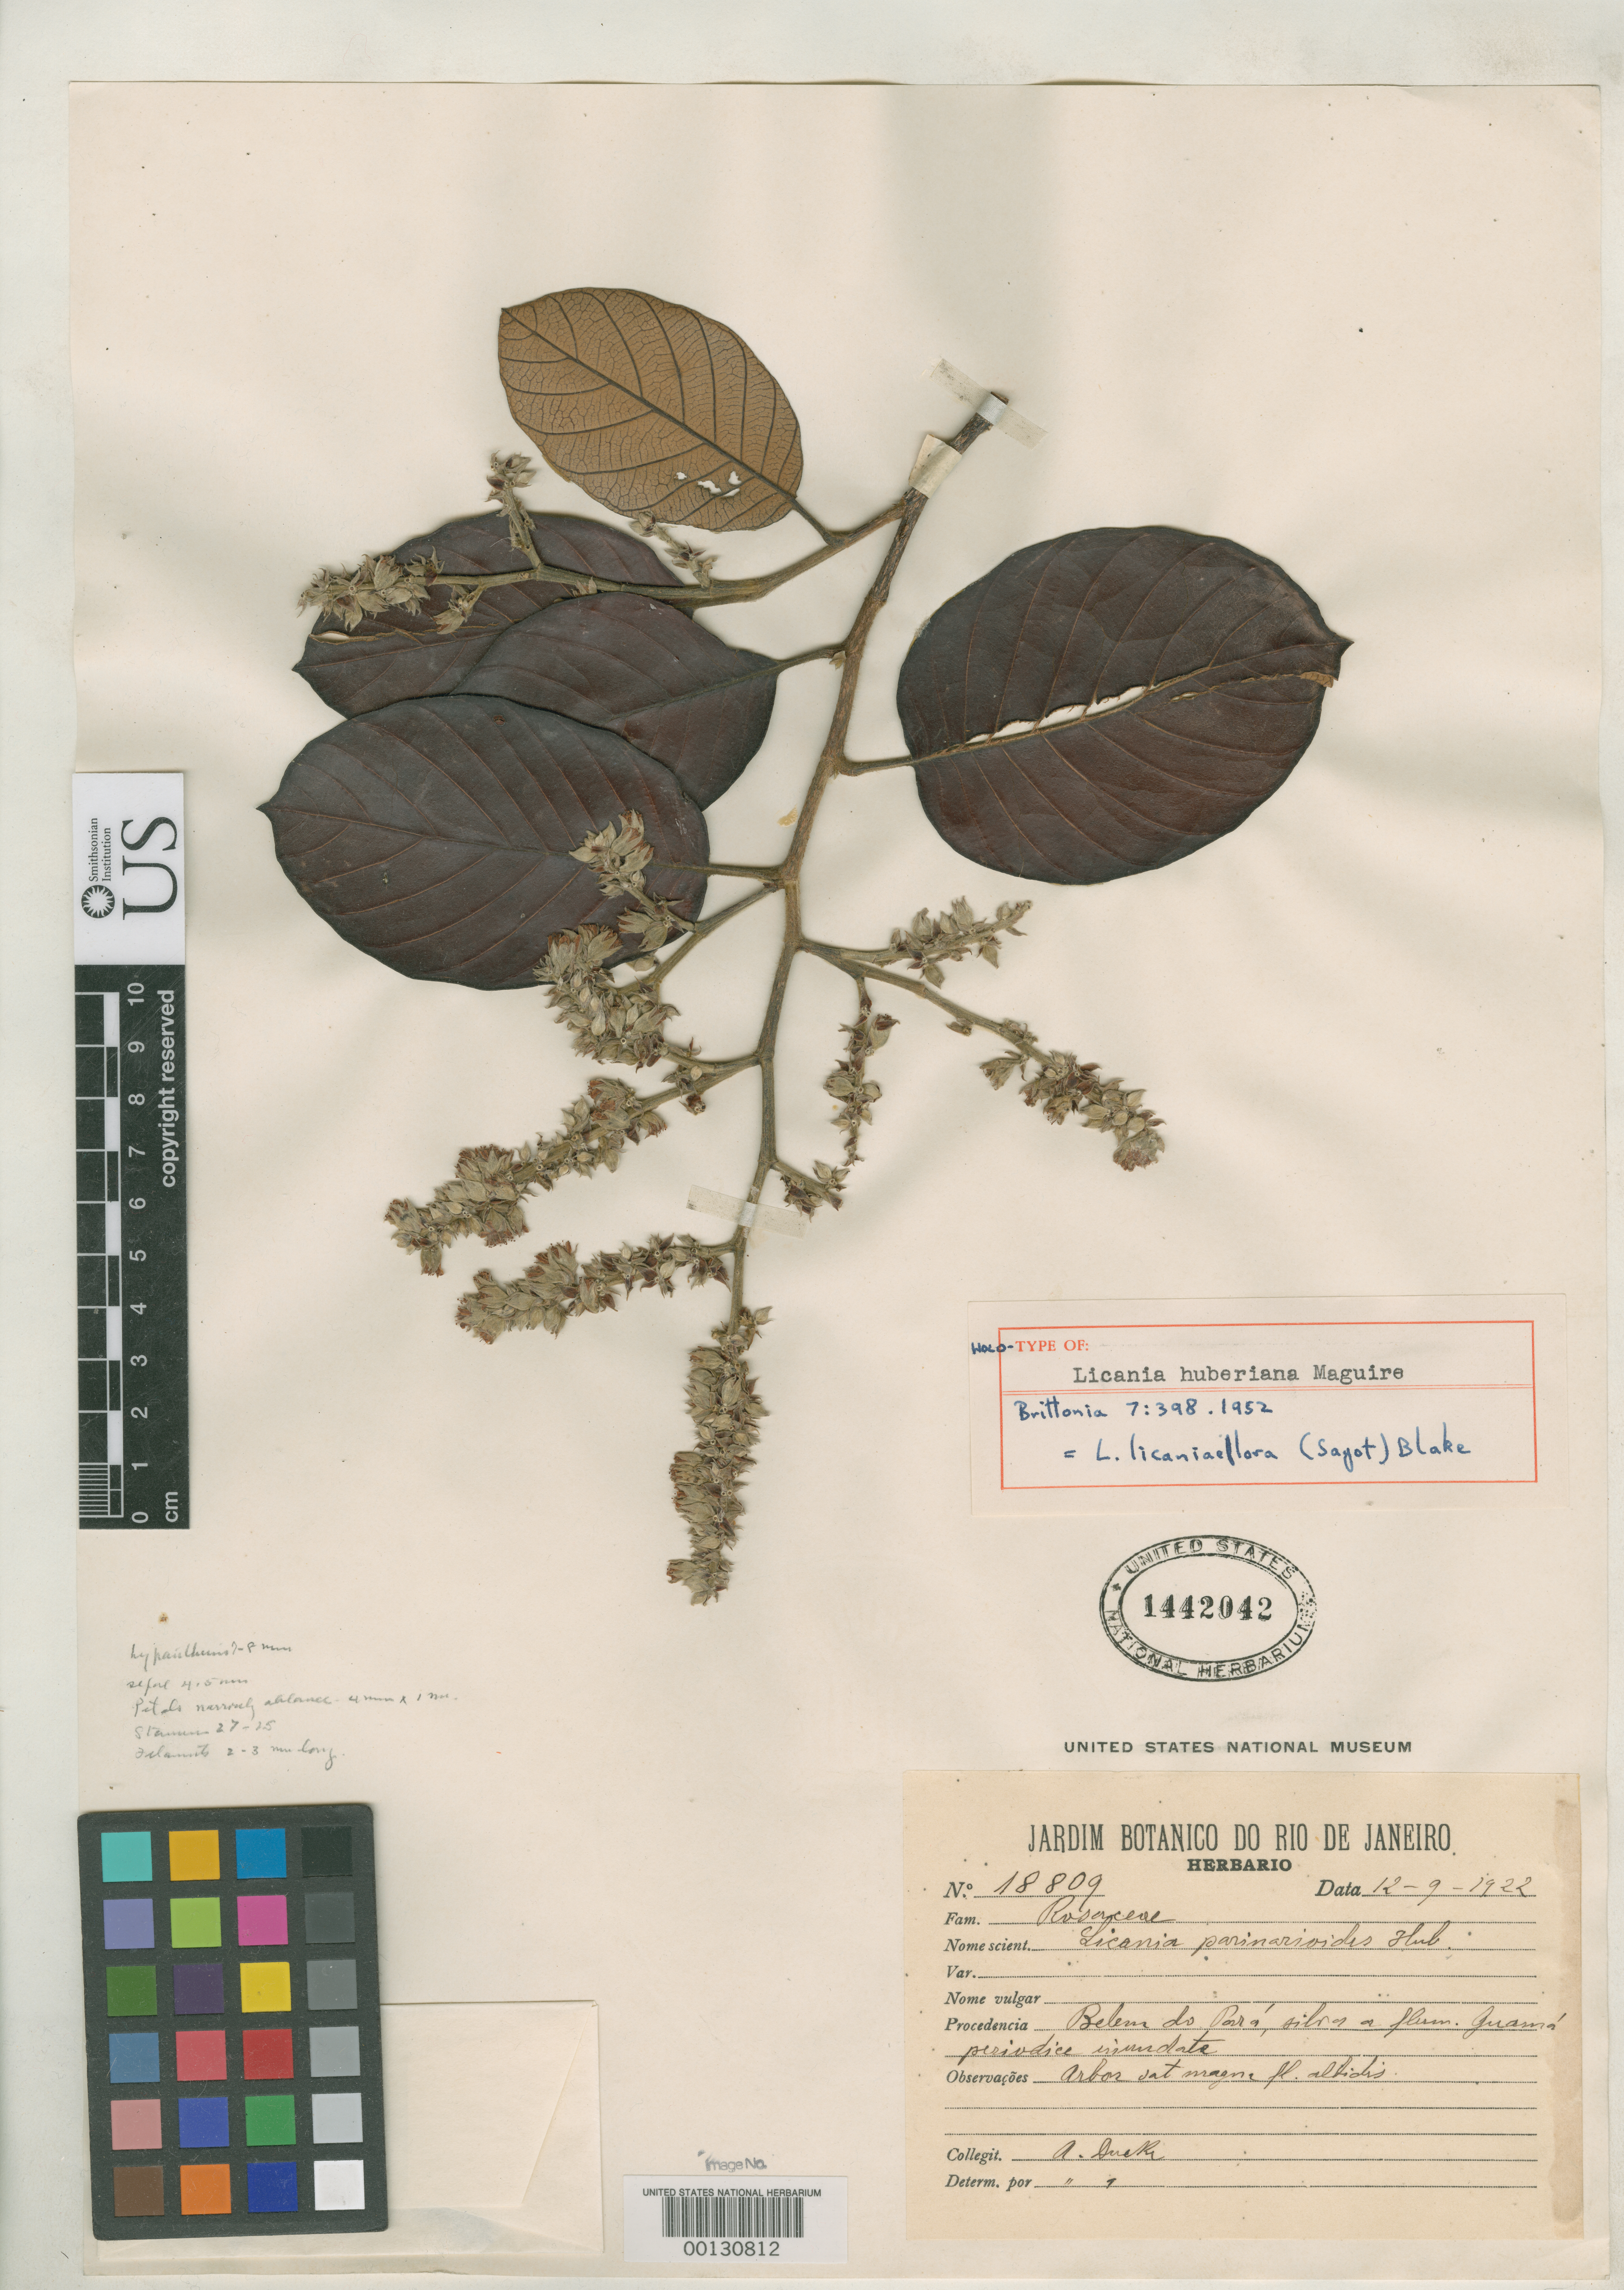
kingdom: Plantae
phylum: Tracheophyta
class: Magnoliopsida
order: Malpighiales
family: Chrysobalanaceae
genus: Licania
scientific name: Licania huberiana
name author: Maguire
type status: Holotype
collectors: A. Ducke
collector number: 18809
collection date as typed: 12 Sep 1922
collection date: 1922-09-12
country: Brazil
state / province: Pará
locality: Belem do Para.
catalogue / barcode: US 1442042